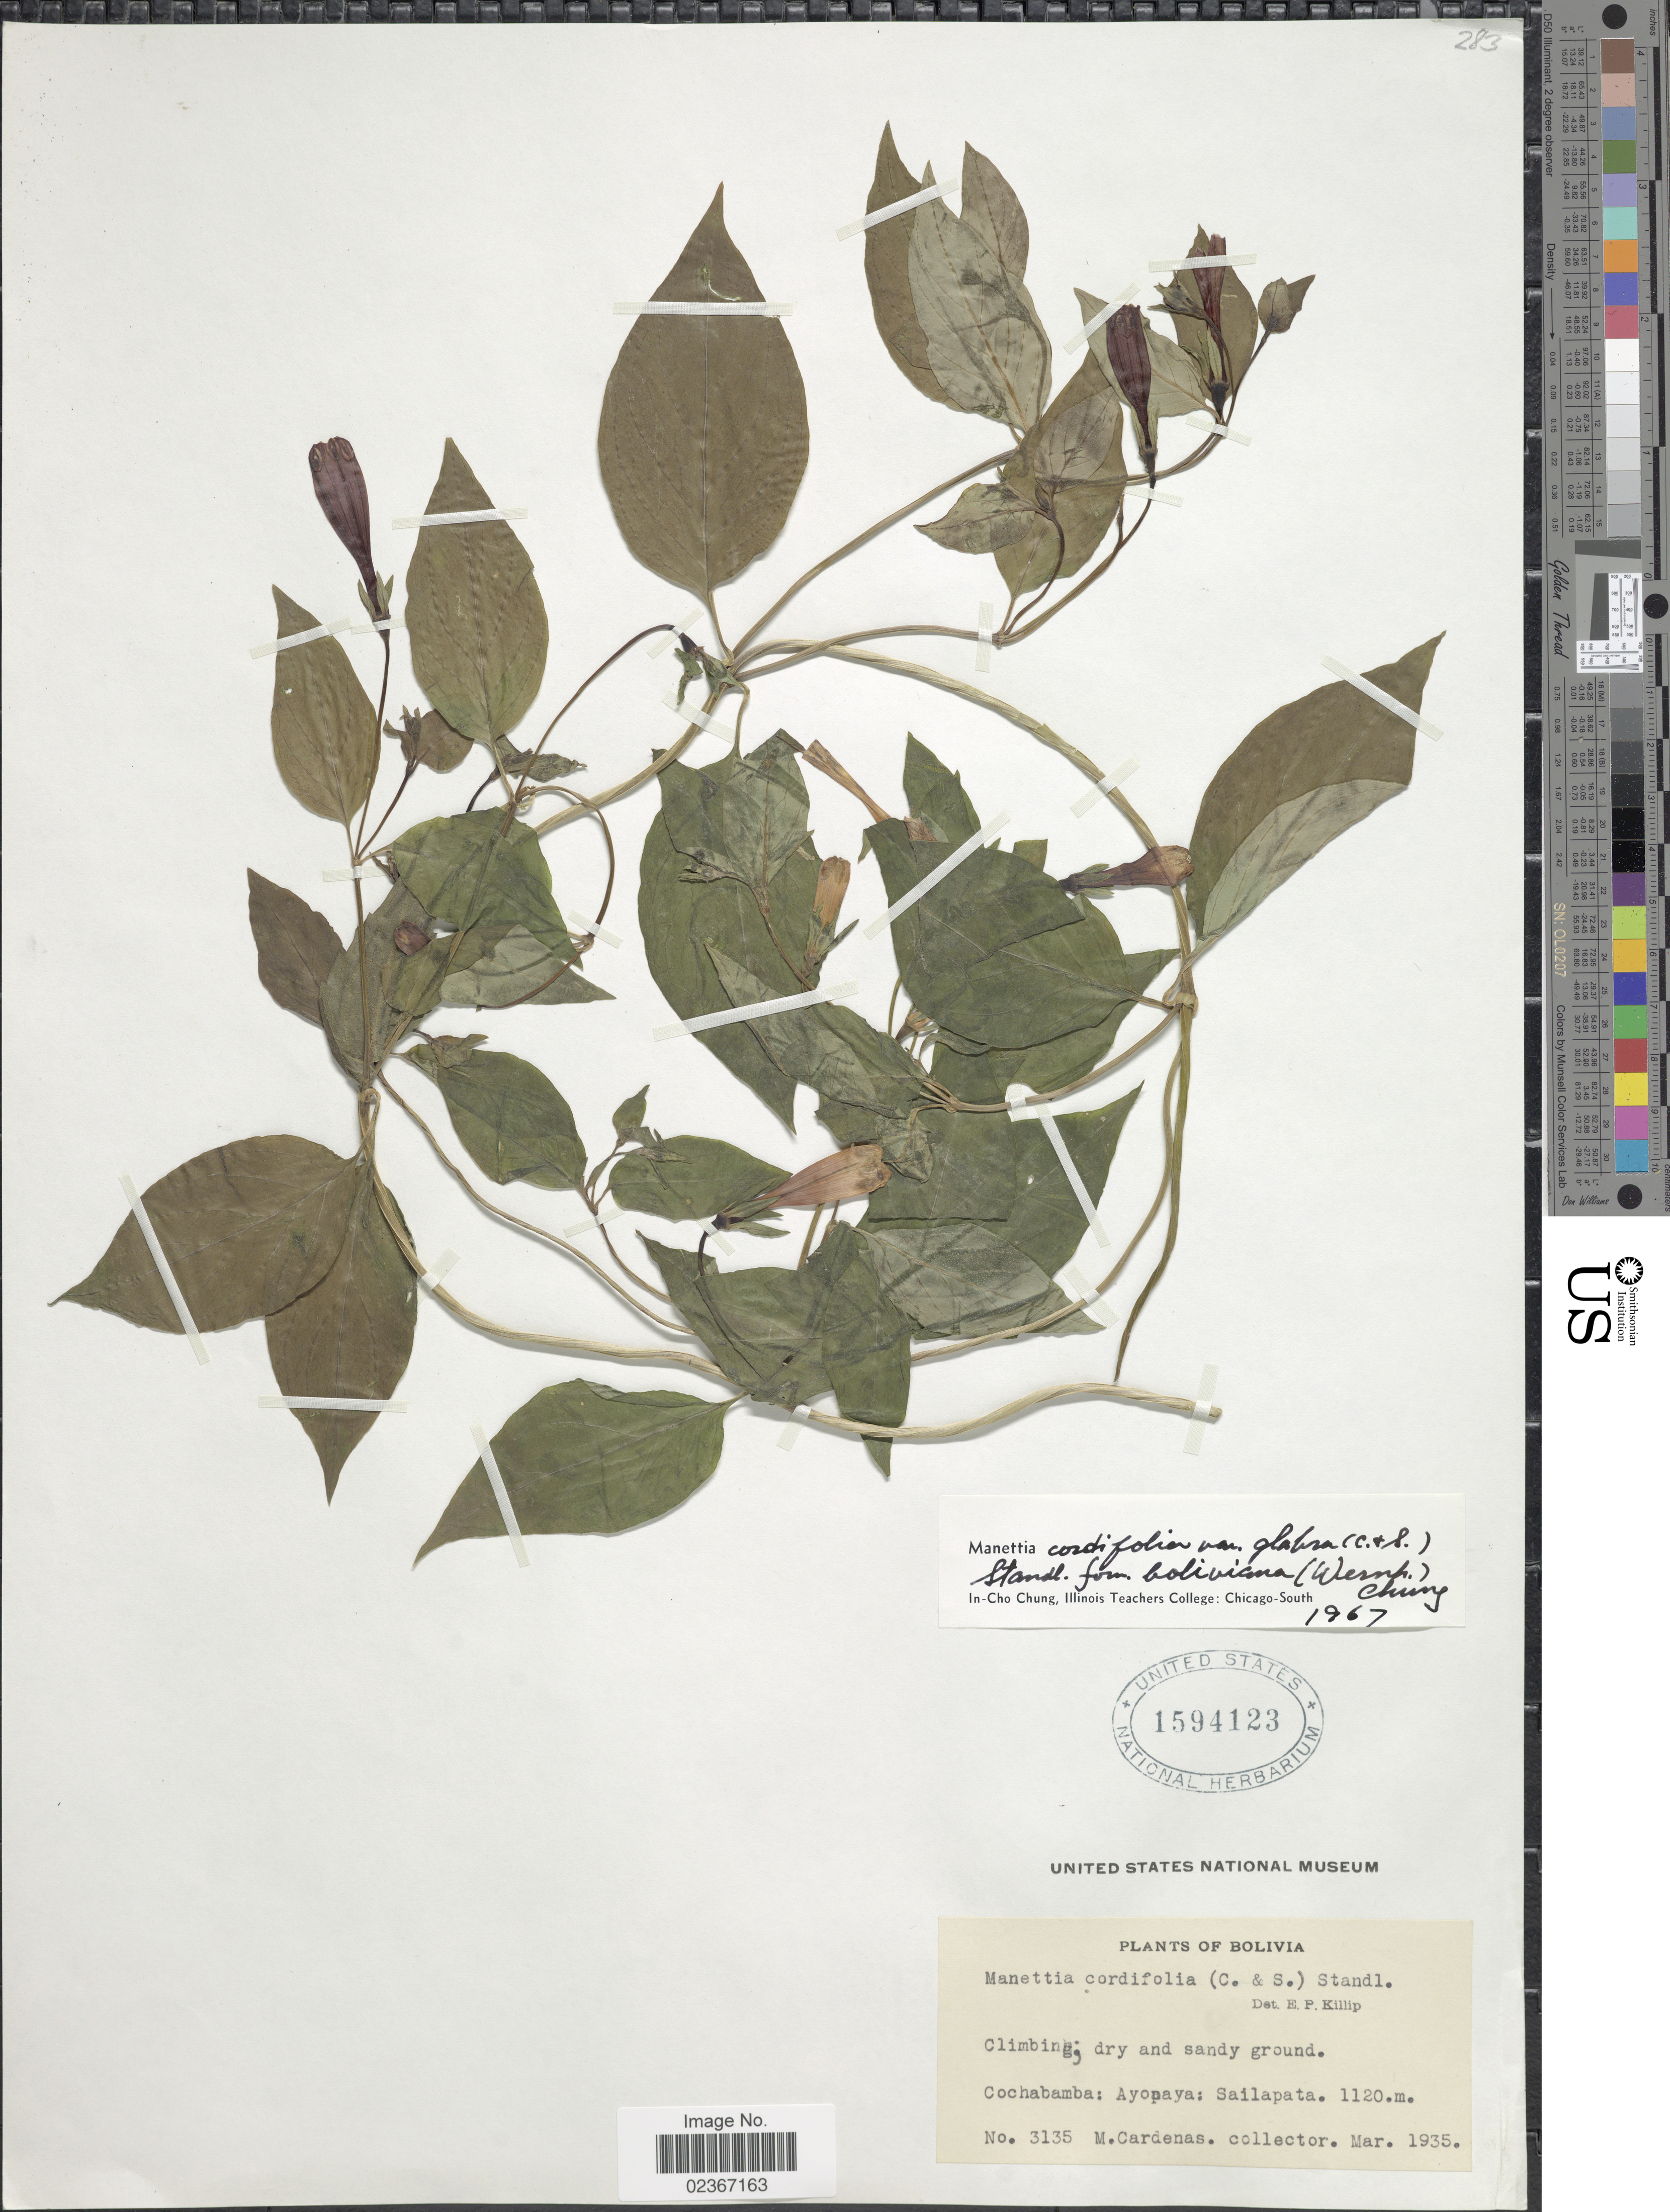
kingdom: Plantae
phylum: Tracheophyta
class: Magnoliopsida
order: Gentianales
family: Rubiaceae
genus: Manettia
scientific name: Manettia cordifolia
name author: Mart.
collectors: M. Cárdenas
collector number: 3135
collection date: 1935-03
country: Bolivia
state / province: Cochabamba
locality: Ayopaya: Sailapata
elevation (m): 1120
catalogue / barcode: US 1594123